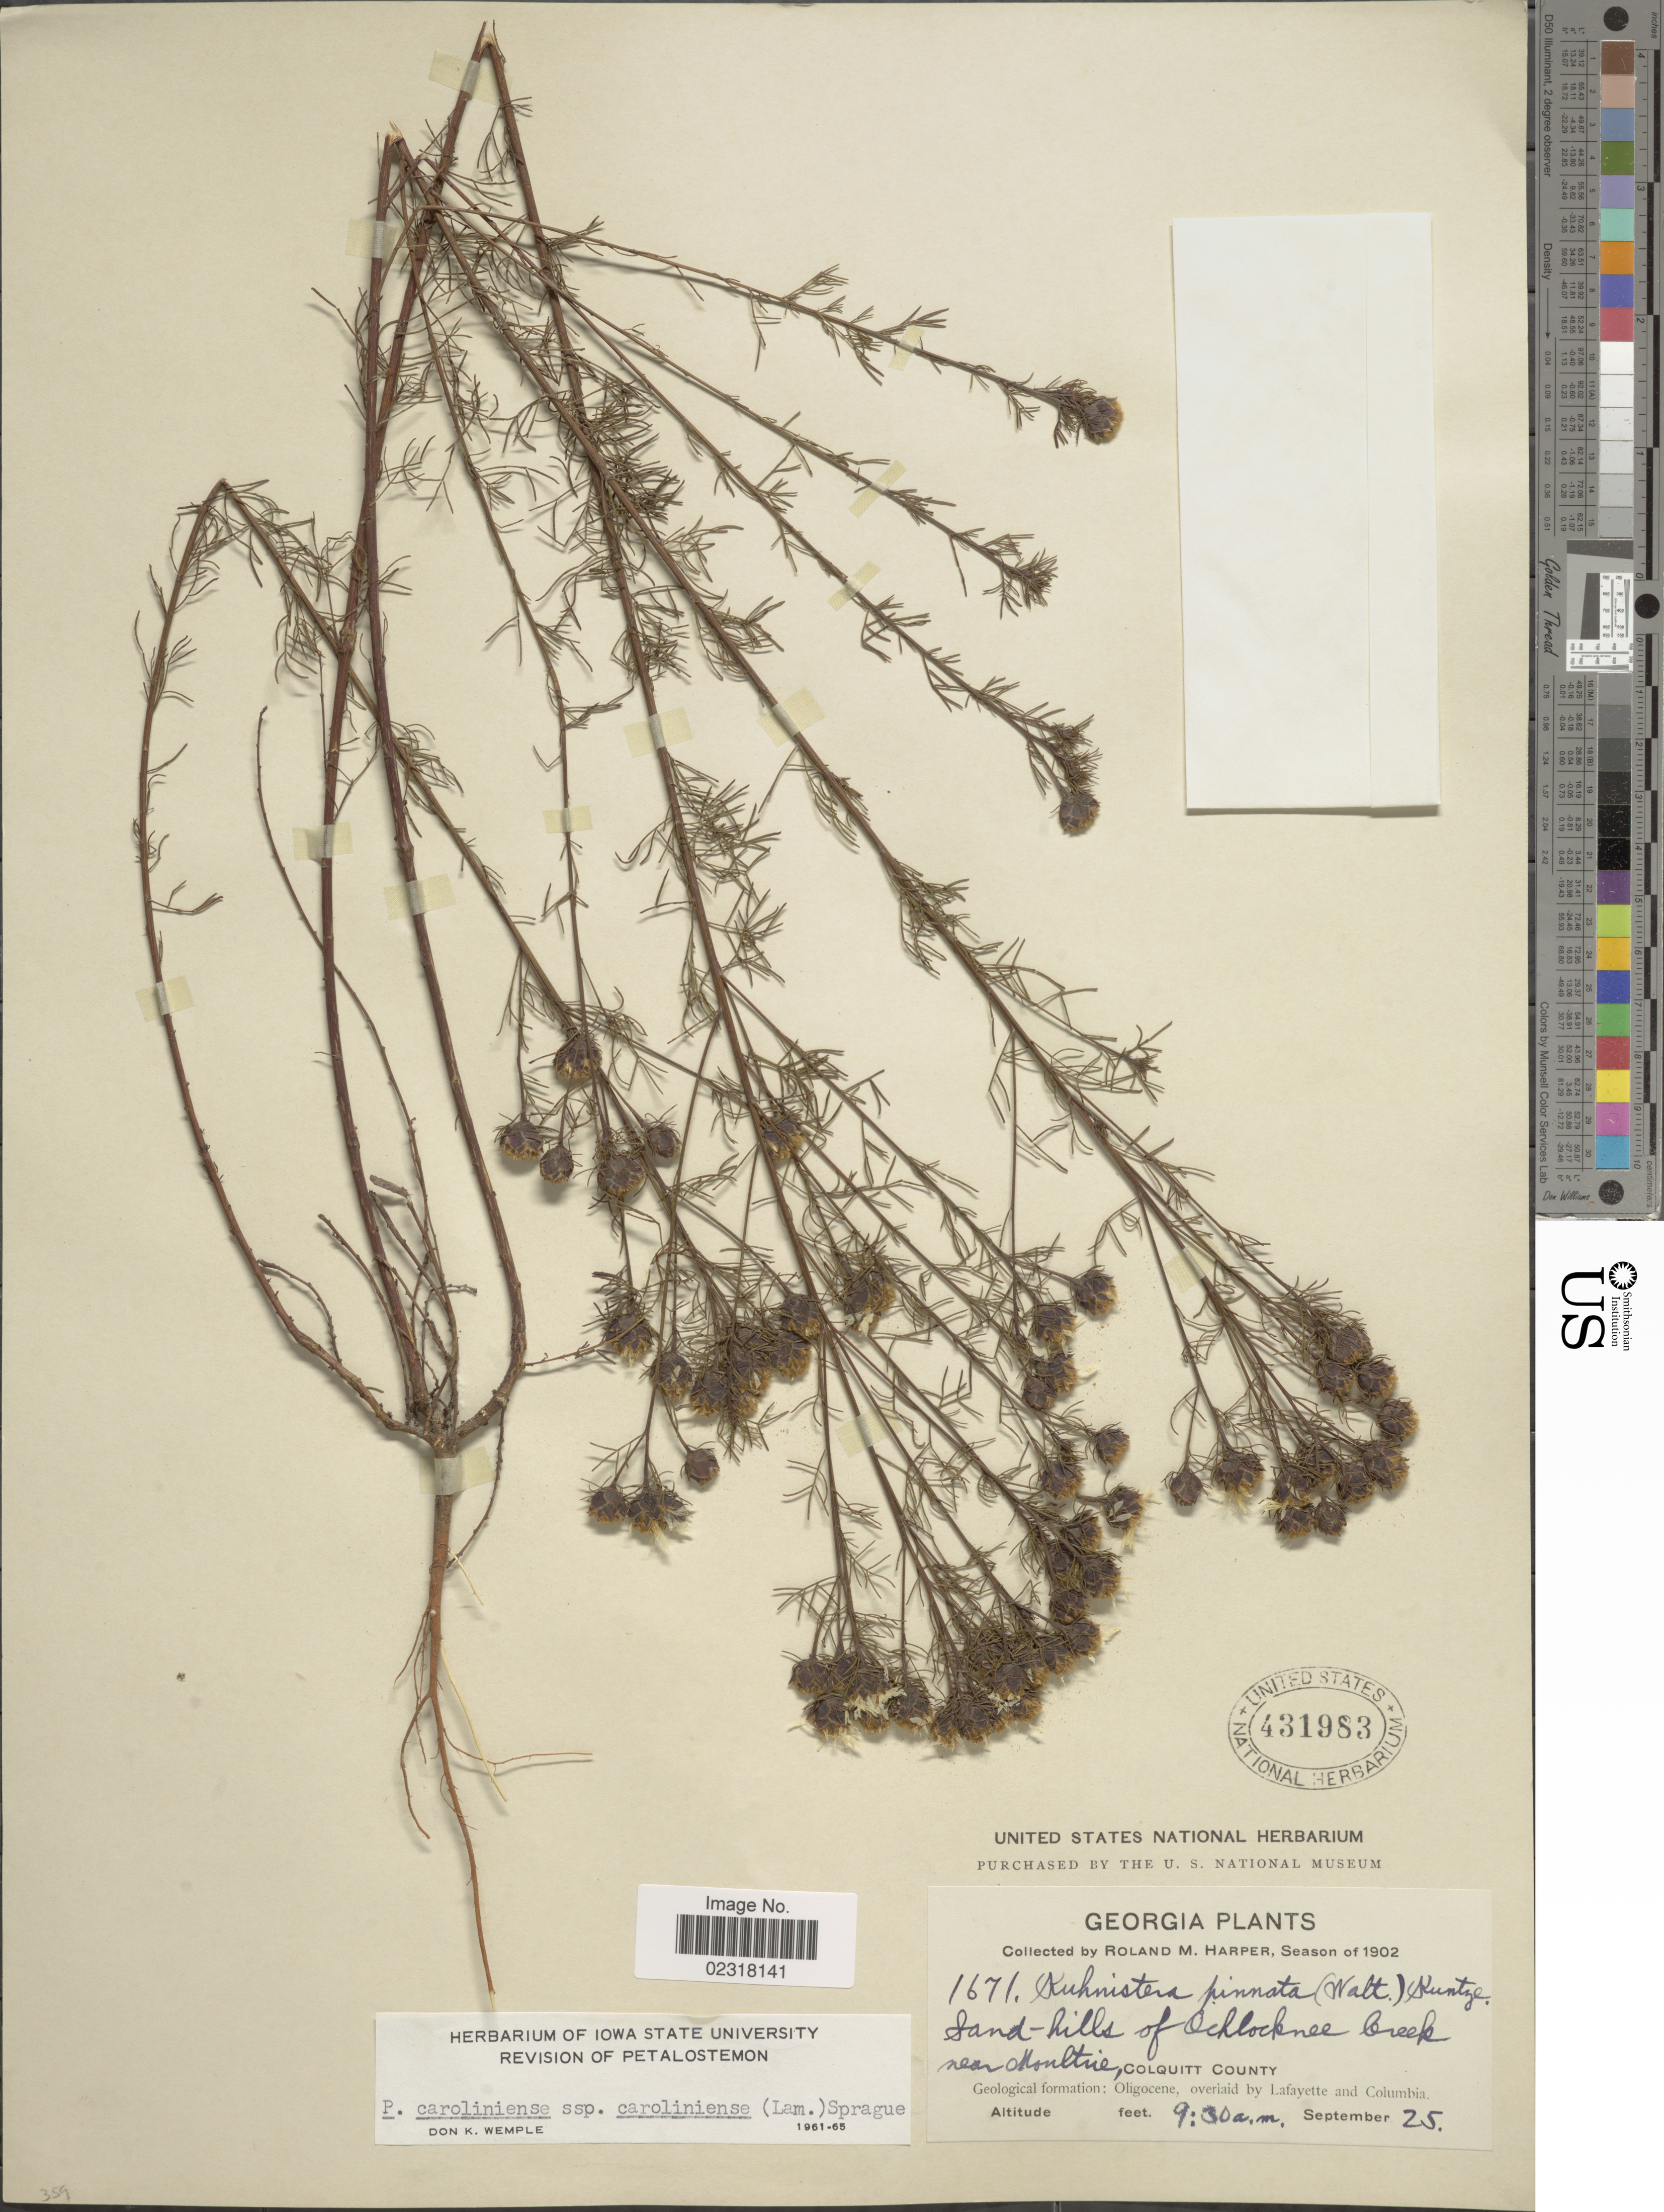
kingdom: Plantae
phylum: Tracheophyta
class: Magnoliopsida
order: Fabales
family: Fabaceae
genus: Dalea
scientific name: Dalea pinnata var. pinnata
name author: (J.F. Gmel.) Barneby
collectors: R. M. Harper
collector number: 1671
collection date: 1902-09-25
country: United States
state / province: Georgia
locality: Sand-hills of Ochlocknee Creek near Montine, Colquitt County.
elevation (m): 930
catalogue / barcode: US 431983